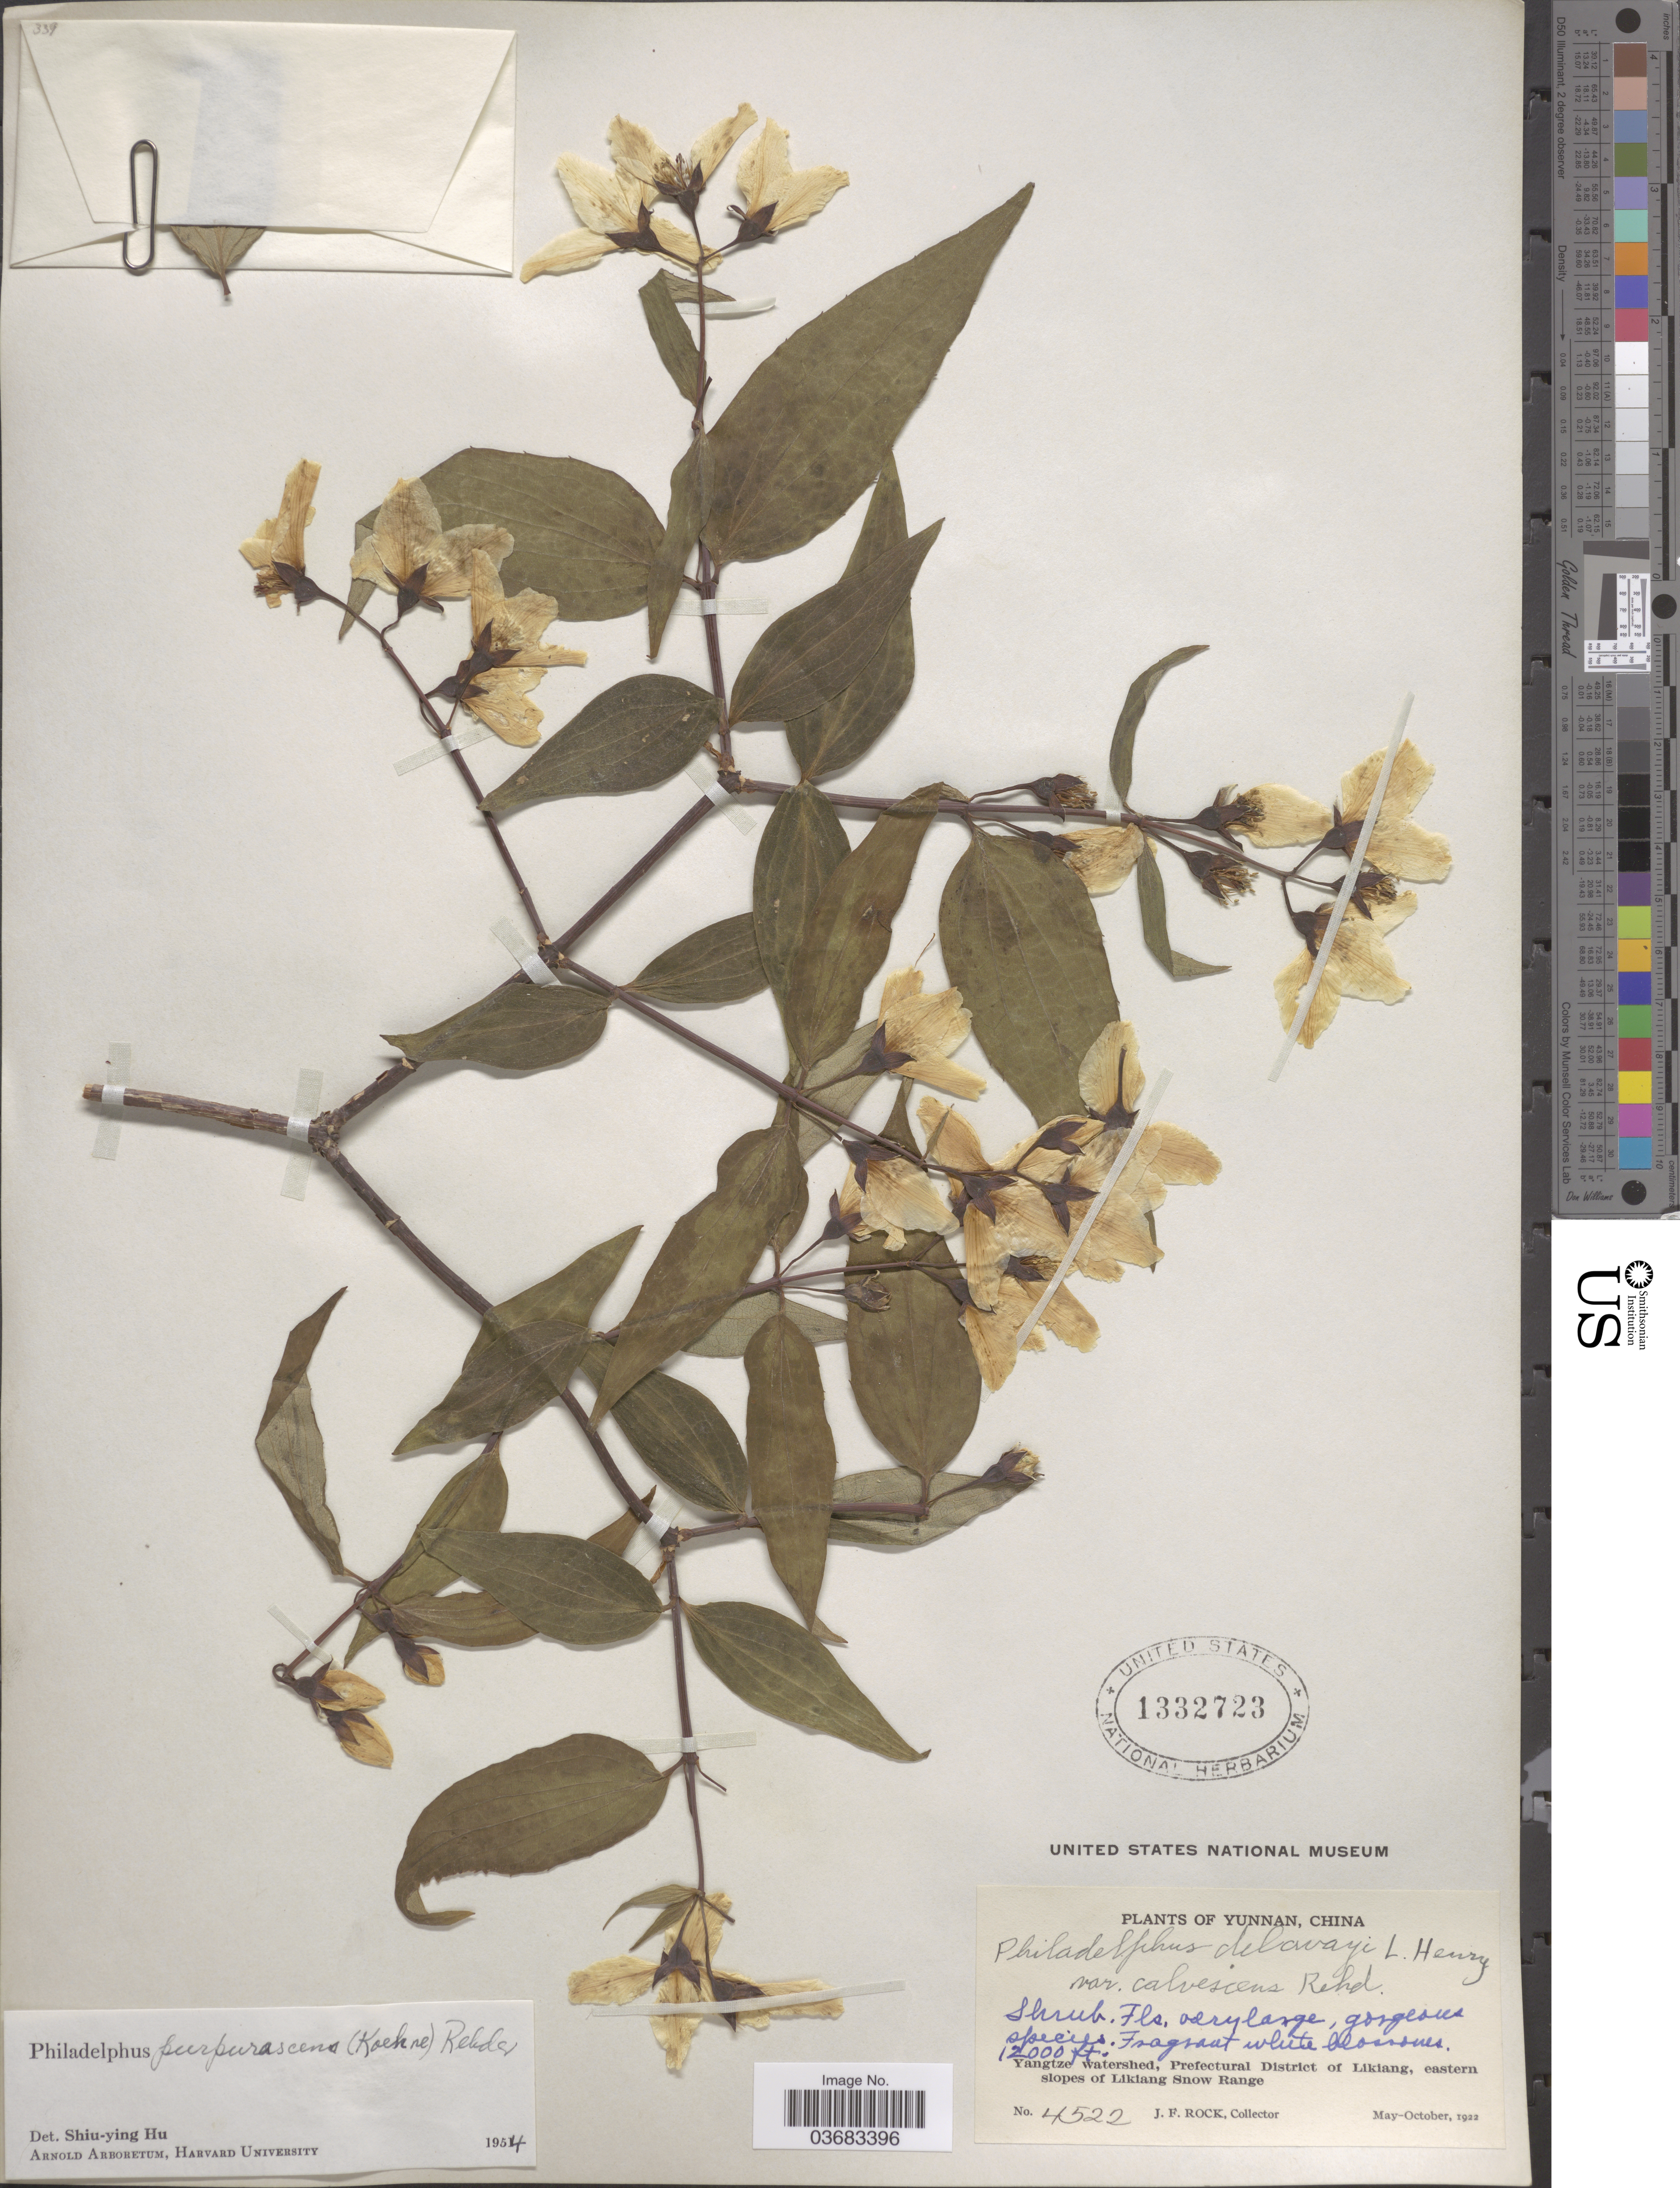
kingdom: Plantae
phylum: Tracheophyta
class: Magnoliopsida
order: Cornales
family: Hydrangeaceae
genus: Philadelphus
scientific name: Philadelphus purpurascens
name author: (Koehne) Rehder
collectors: J. Rock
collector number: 4522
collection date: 1922-05/1922-10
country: China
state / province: Yunnan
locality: Yangtze watershed, Prefectural District of Likiang, eastern slopes of Likiang Snow Range.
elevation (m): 3658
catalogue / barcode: US 1332723